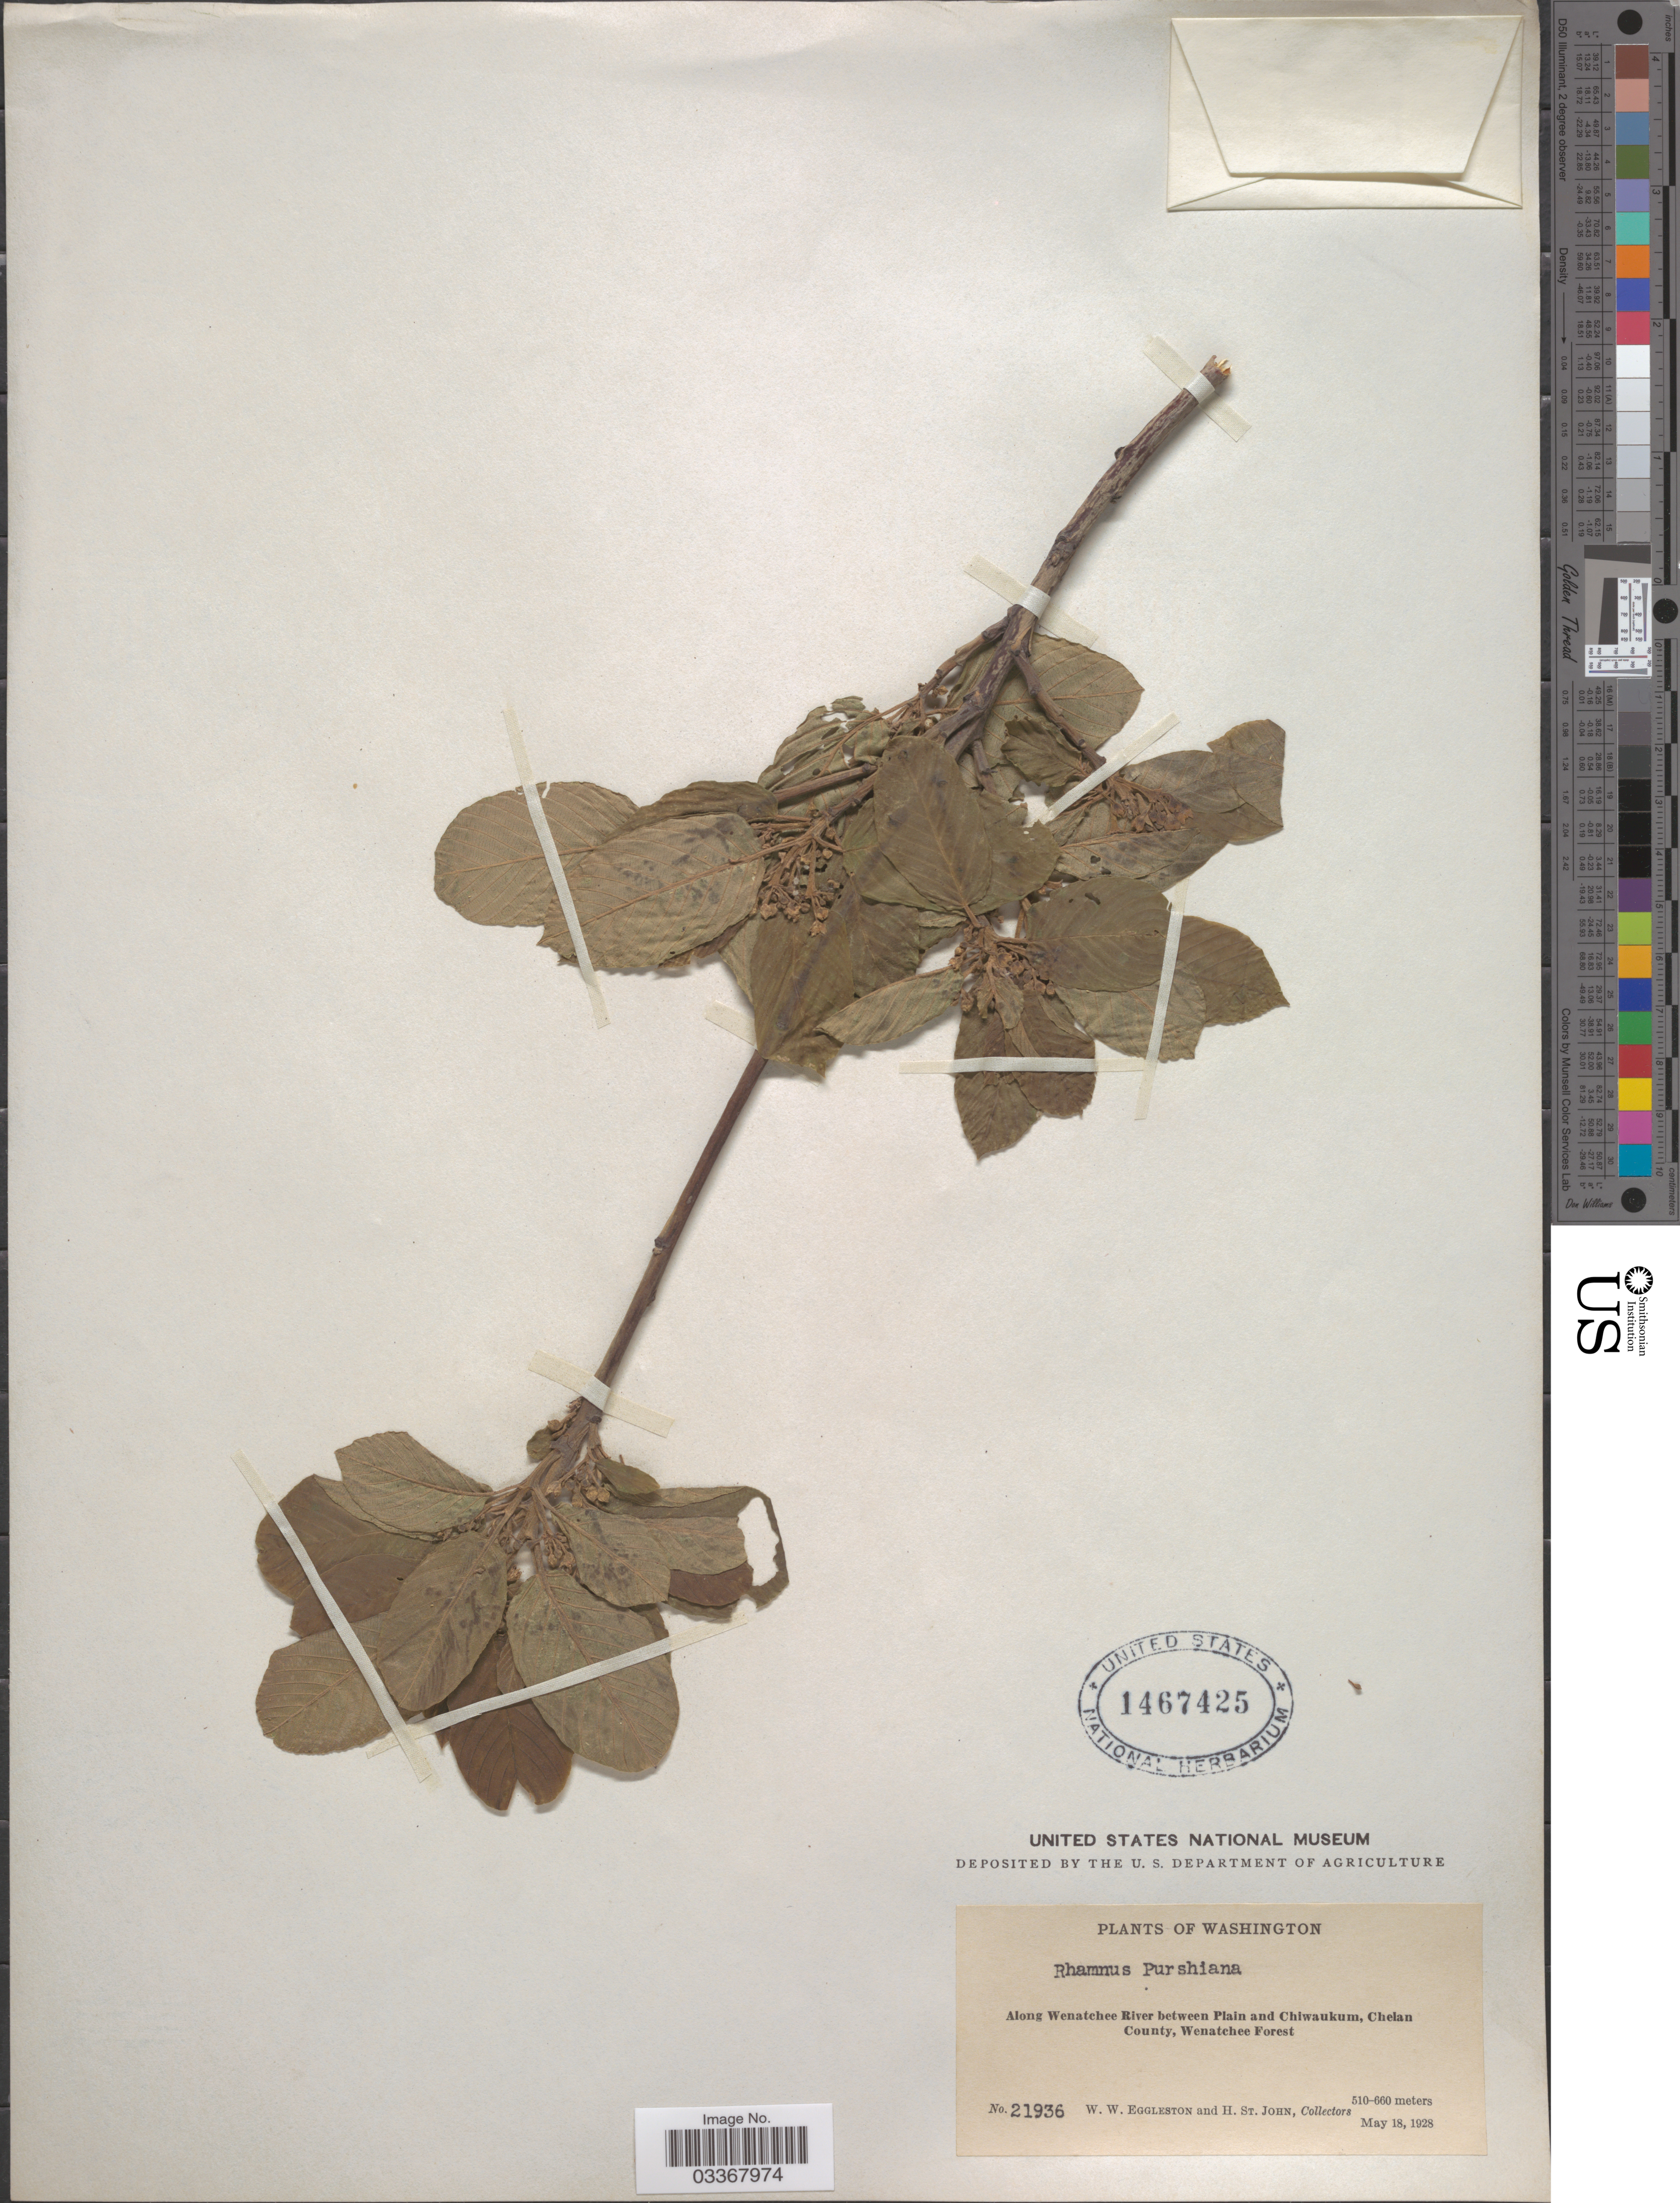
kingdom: Plantae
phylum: Tracheophyta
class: Magnoliopsida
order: Rosales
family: Rhamnaceae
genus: Frangula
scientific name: Frangula purshiana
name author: (DC.) A. Gray ex J.G. Cooper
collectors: W. W. Eggleston & H. St. John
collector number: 21936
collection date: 1928-05-18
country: United States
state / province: Washington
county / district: Chelan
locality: Along Wenatchee River between Plain and Chiwaukum, Chelan County, Wenatchee Forest.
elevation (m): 510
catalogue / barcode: US 1467425